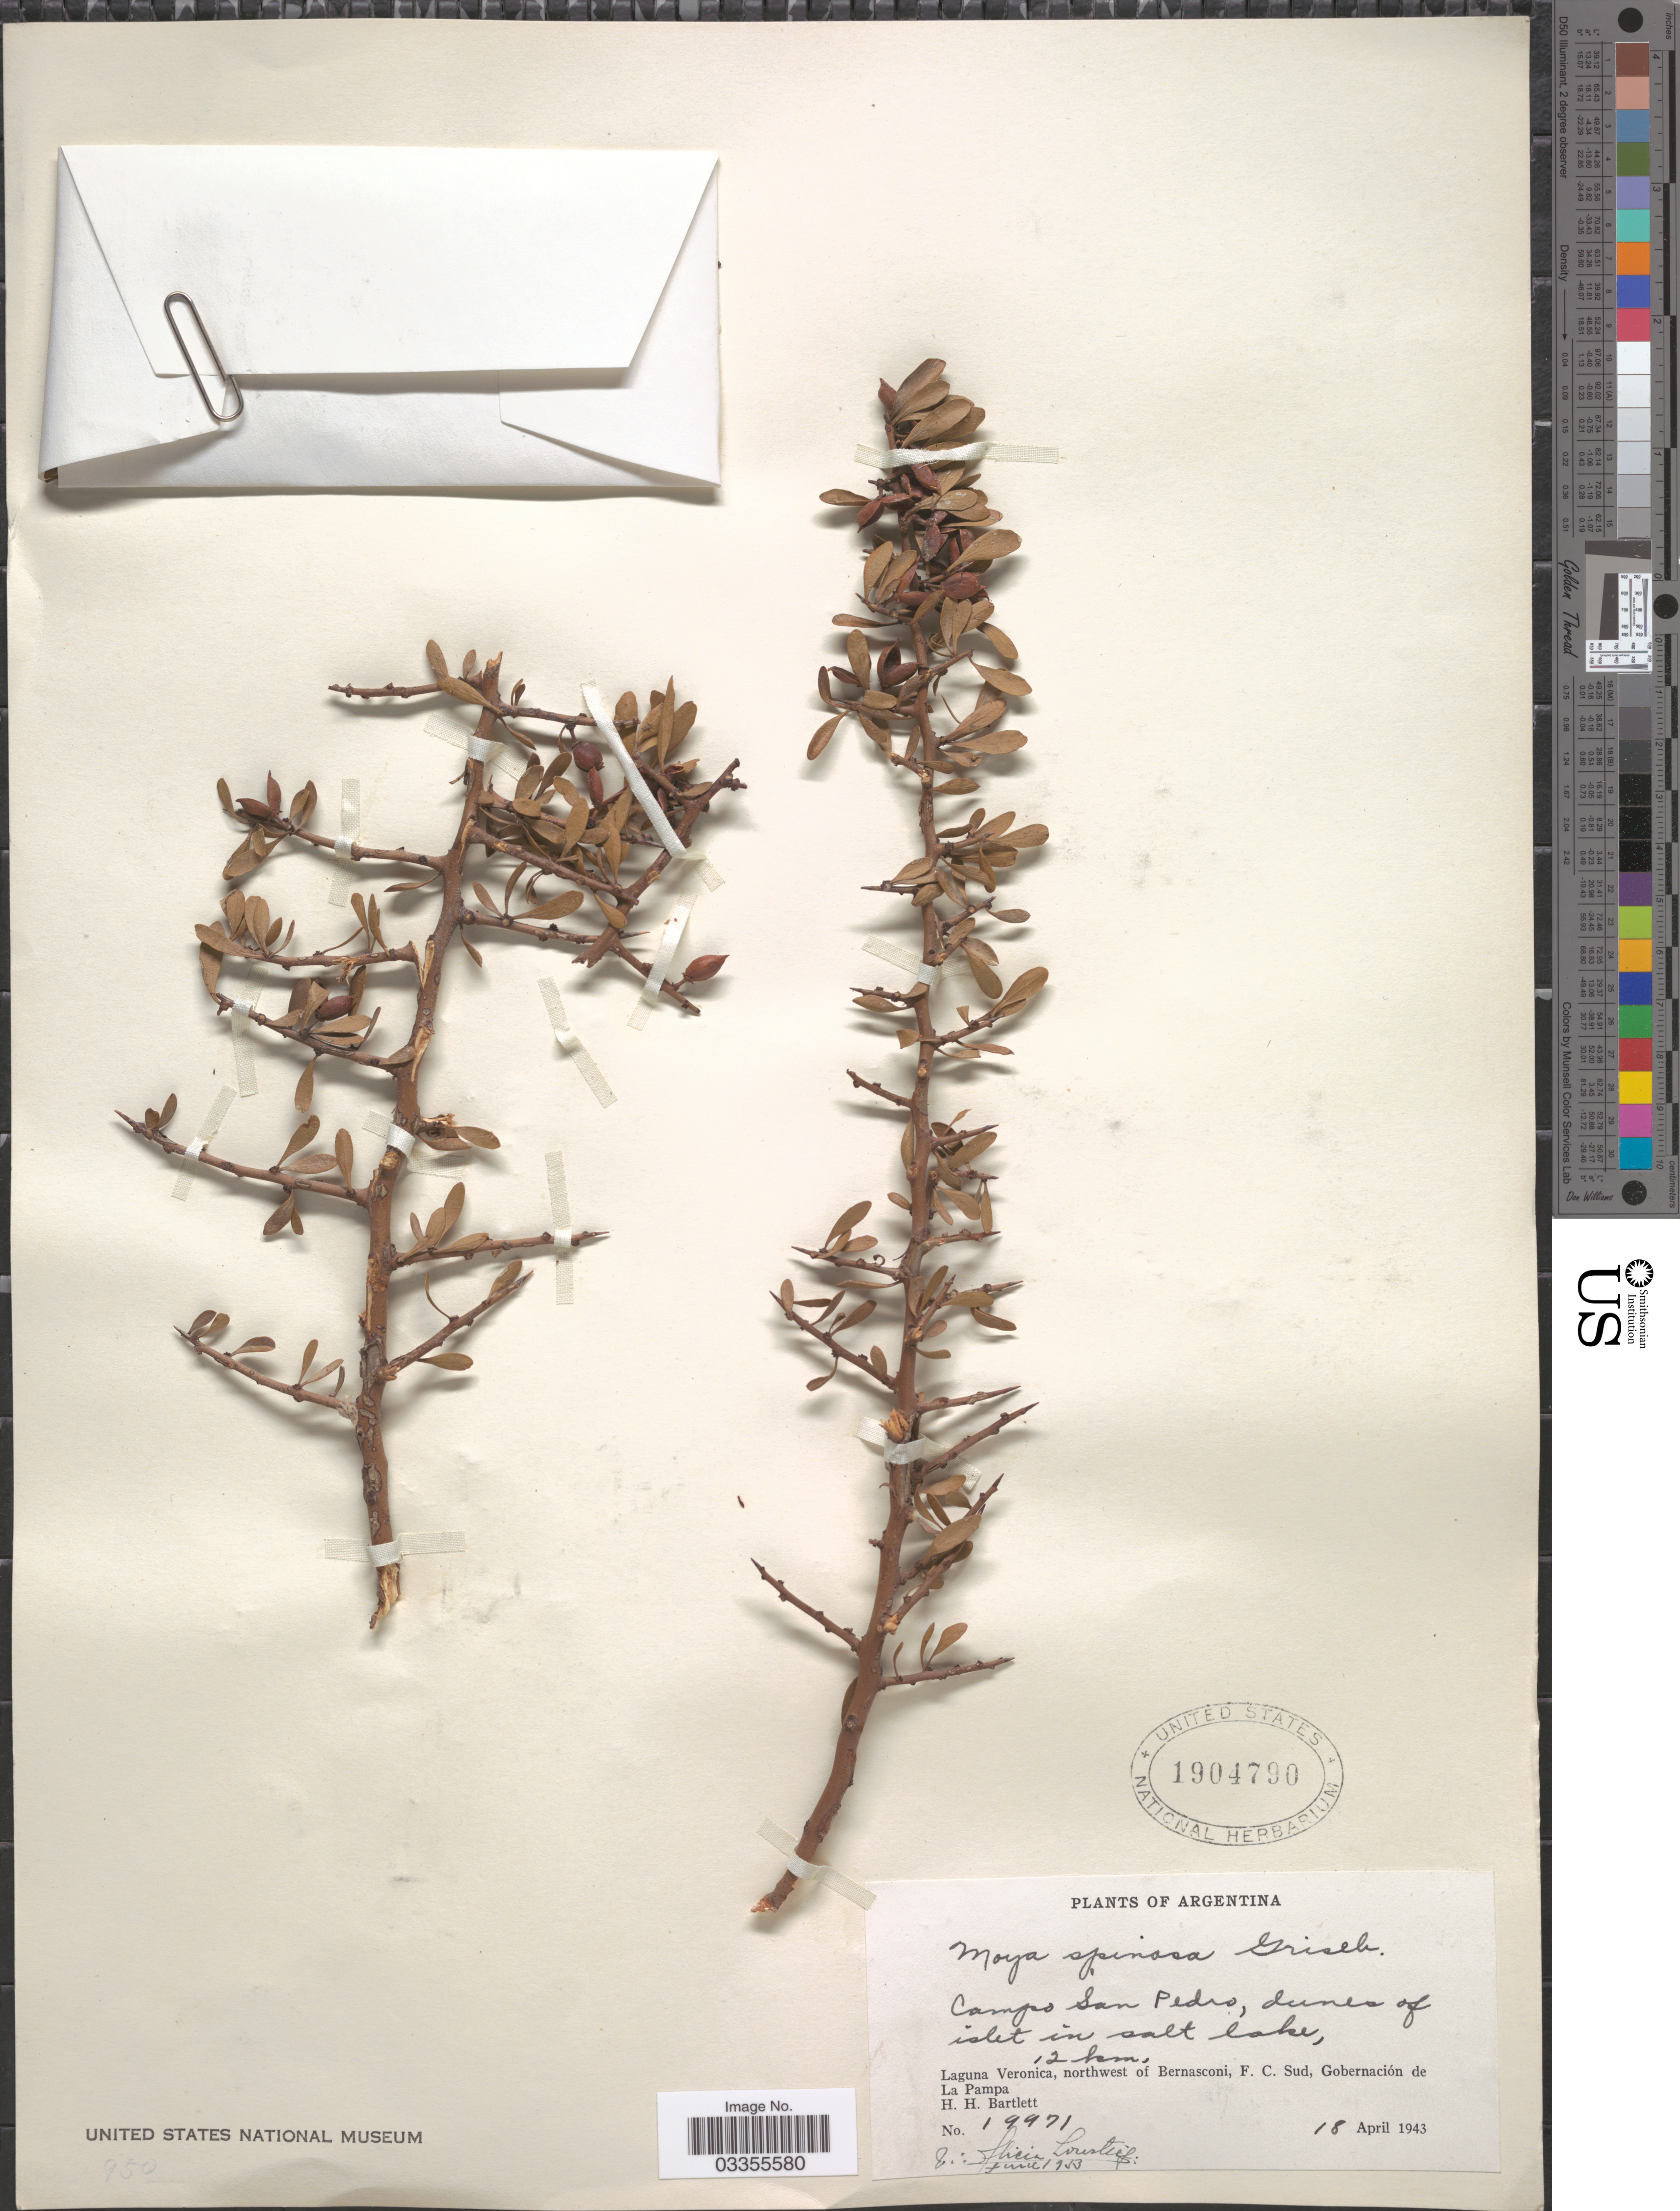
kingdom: Plantae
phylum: Tracheophyta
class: Magnoliopsida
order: Celastrales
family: Celastraceae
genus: Maytenus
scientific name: Maytenus spinosa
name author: (Griseb.) Lourteig & O'Donell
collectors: H. H. Bartlett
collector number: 19971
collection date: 1943-04-18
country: Argentina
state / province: La Pampa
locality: Campo San Pedro, dunes of islet in salt lake. Laguna Veronica, 12 km [unsure placement], northwest of Bernasconi, F.C. Sud, Gobernación de La Pampa.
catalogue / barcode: US 1904790